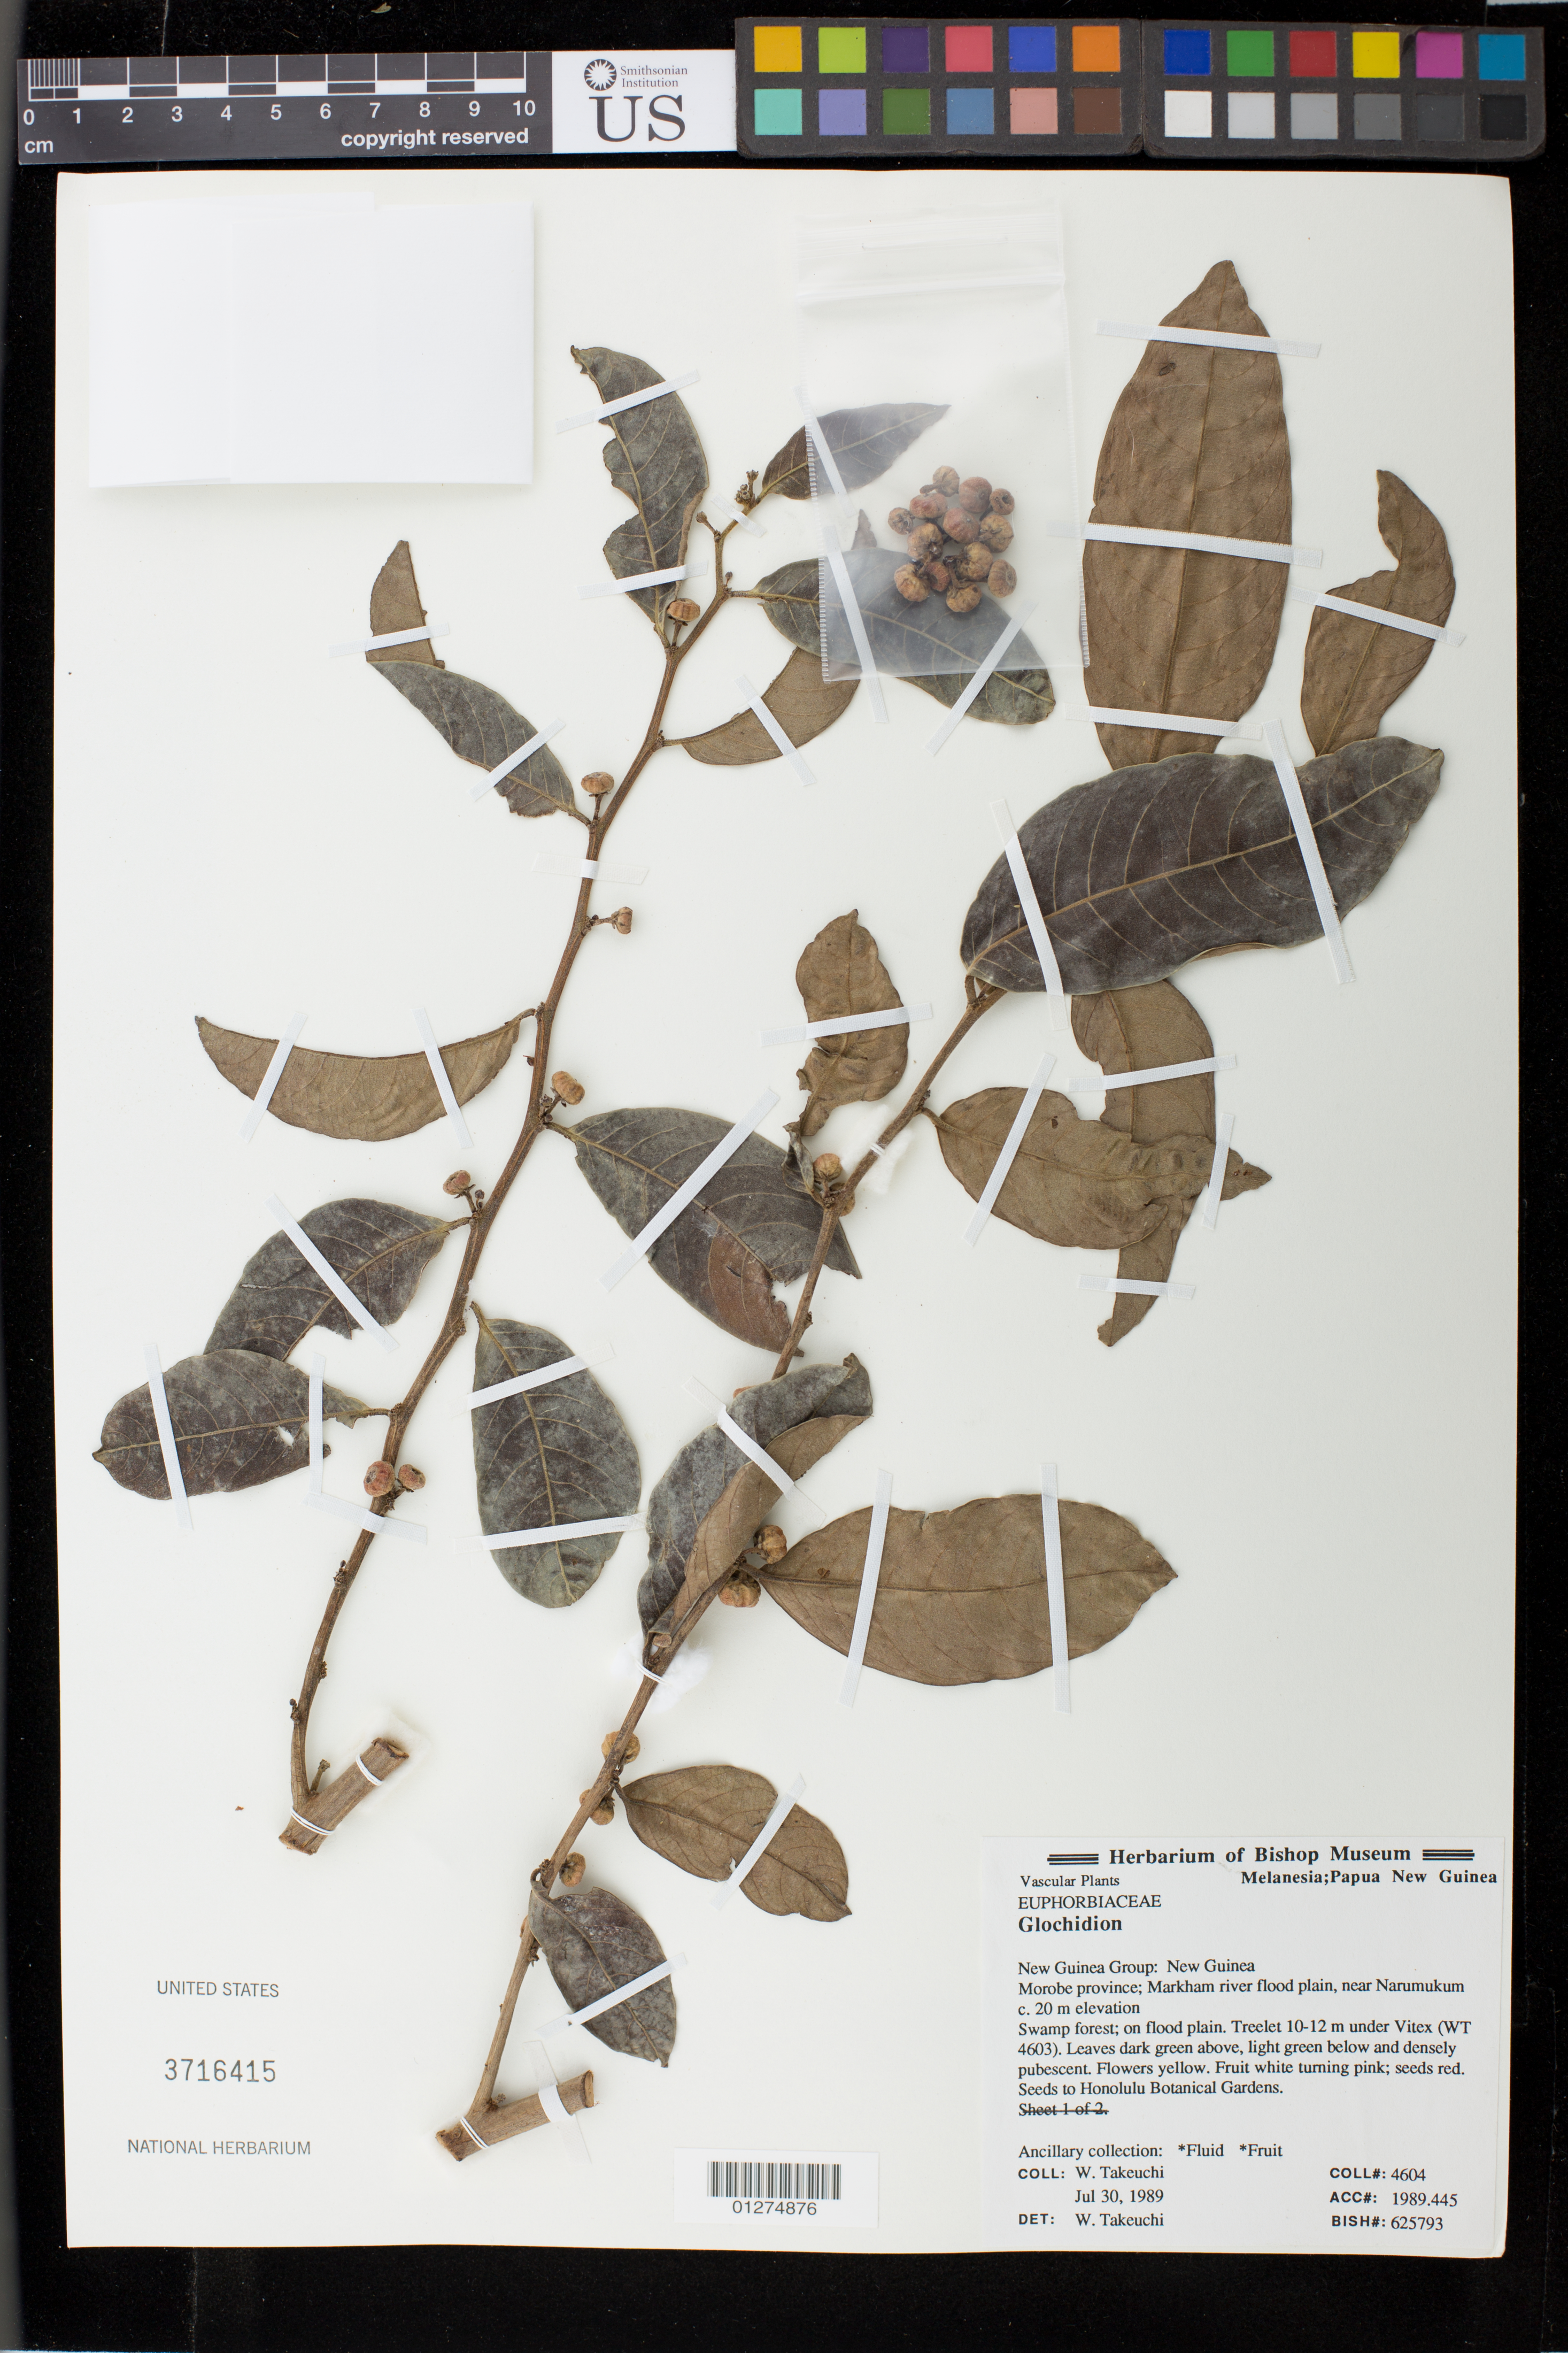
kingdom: Plantae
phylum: Tracheophyta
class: Magnoliopsida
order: Malpighiales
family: Phyllanthaceae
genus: Glochidion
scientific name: Glochidion sp.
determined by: Takeuchi, W.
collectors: W. N. Takeuchi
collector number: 4604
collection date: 1989-07-30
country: Papua New Guinea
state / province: Morobe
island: New Guinea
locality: Markham river flood plain, near Narumukum.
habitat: swamp forest, on flood plain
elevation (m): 20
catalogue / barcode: US 3716415